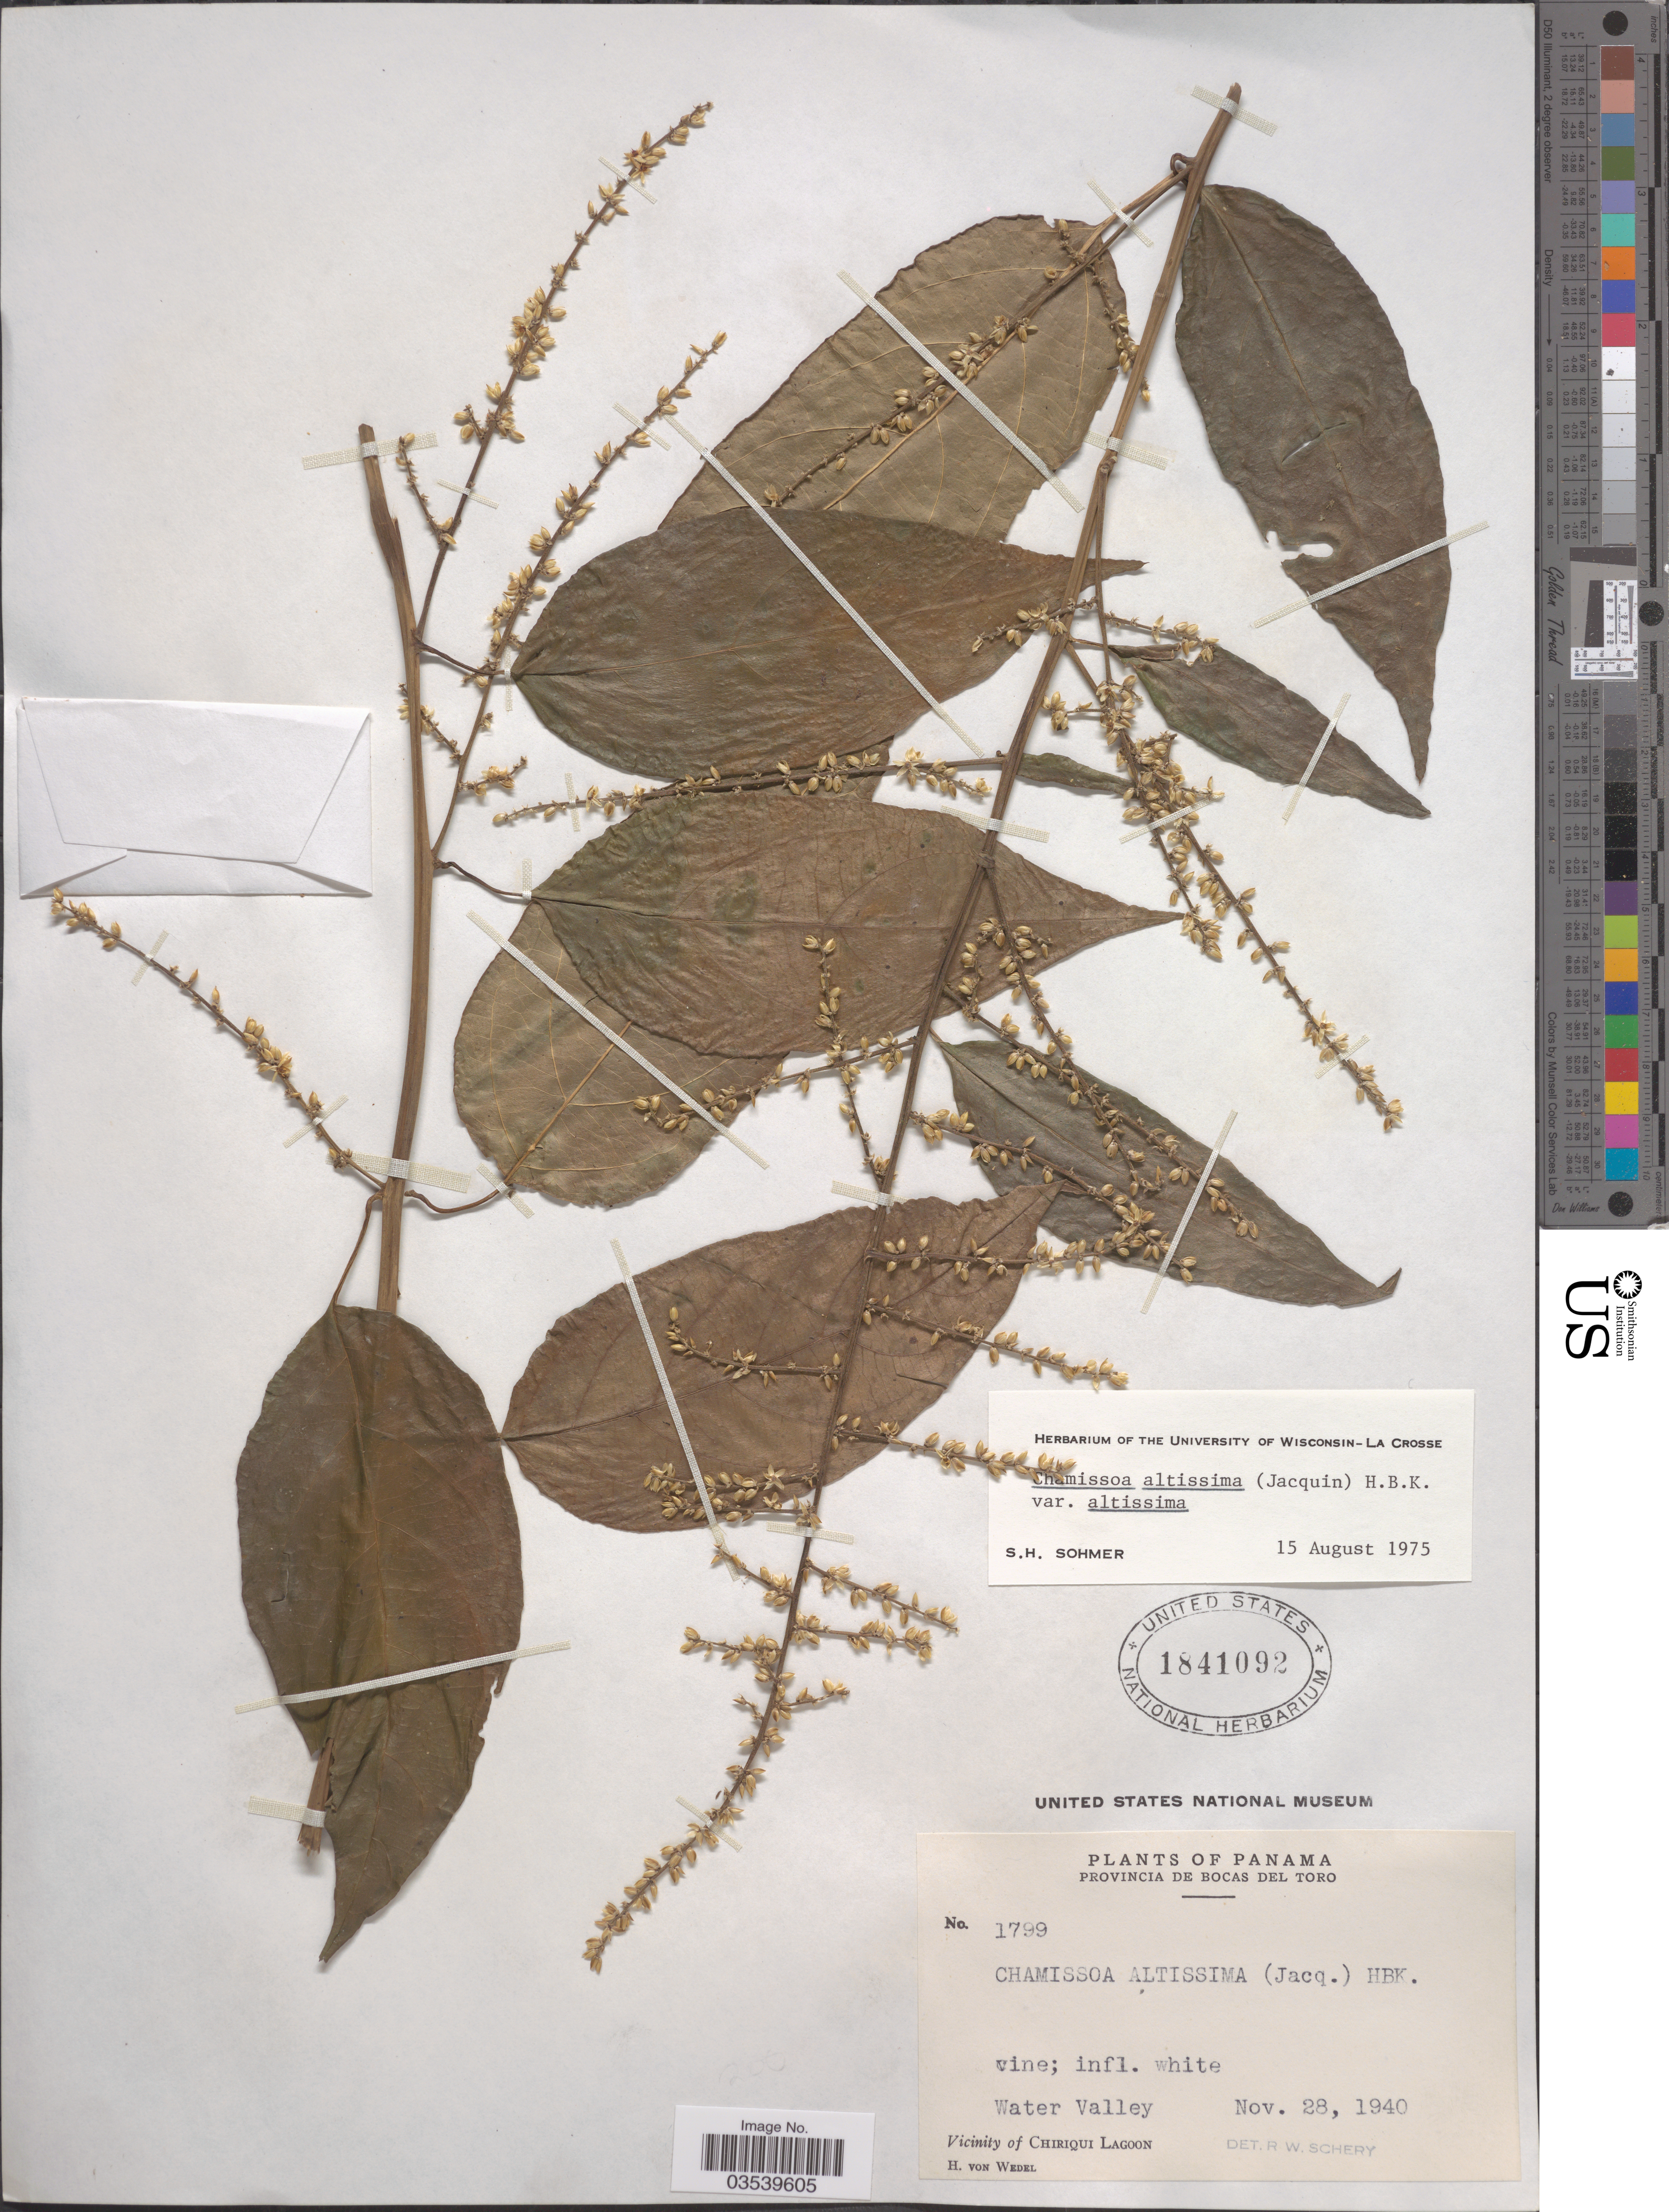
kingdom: Plantae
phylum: Tracheophyta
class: Magnoliopsida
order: Caryophyllales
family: Amaranthaceae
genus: Chamissoa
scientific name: Chamissoa altissima var. altissima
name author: (Jacq.) Kunth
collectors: H. von Wedel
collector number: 1799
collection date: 1940-11-28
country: Panama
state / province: Bocas del Toro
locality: Water Valley. Vicinity of Chiriqui Lagoon.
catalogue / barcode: US 1841092